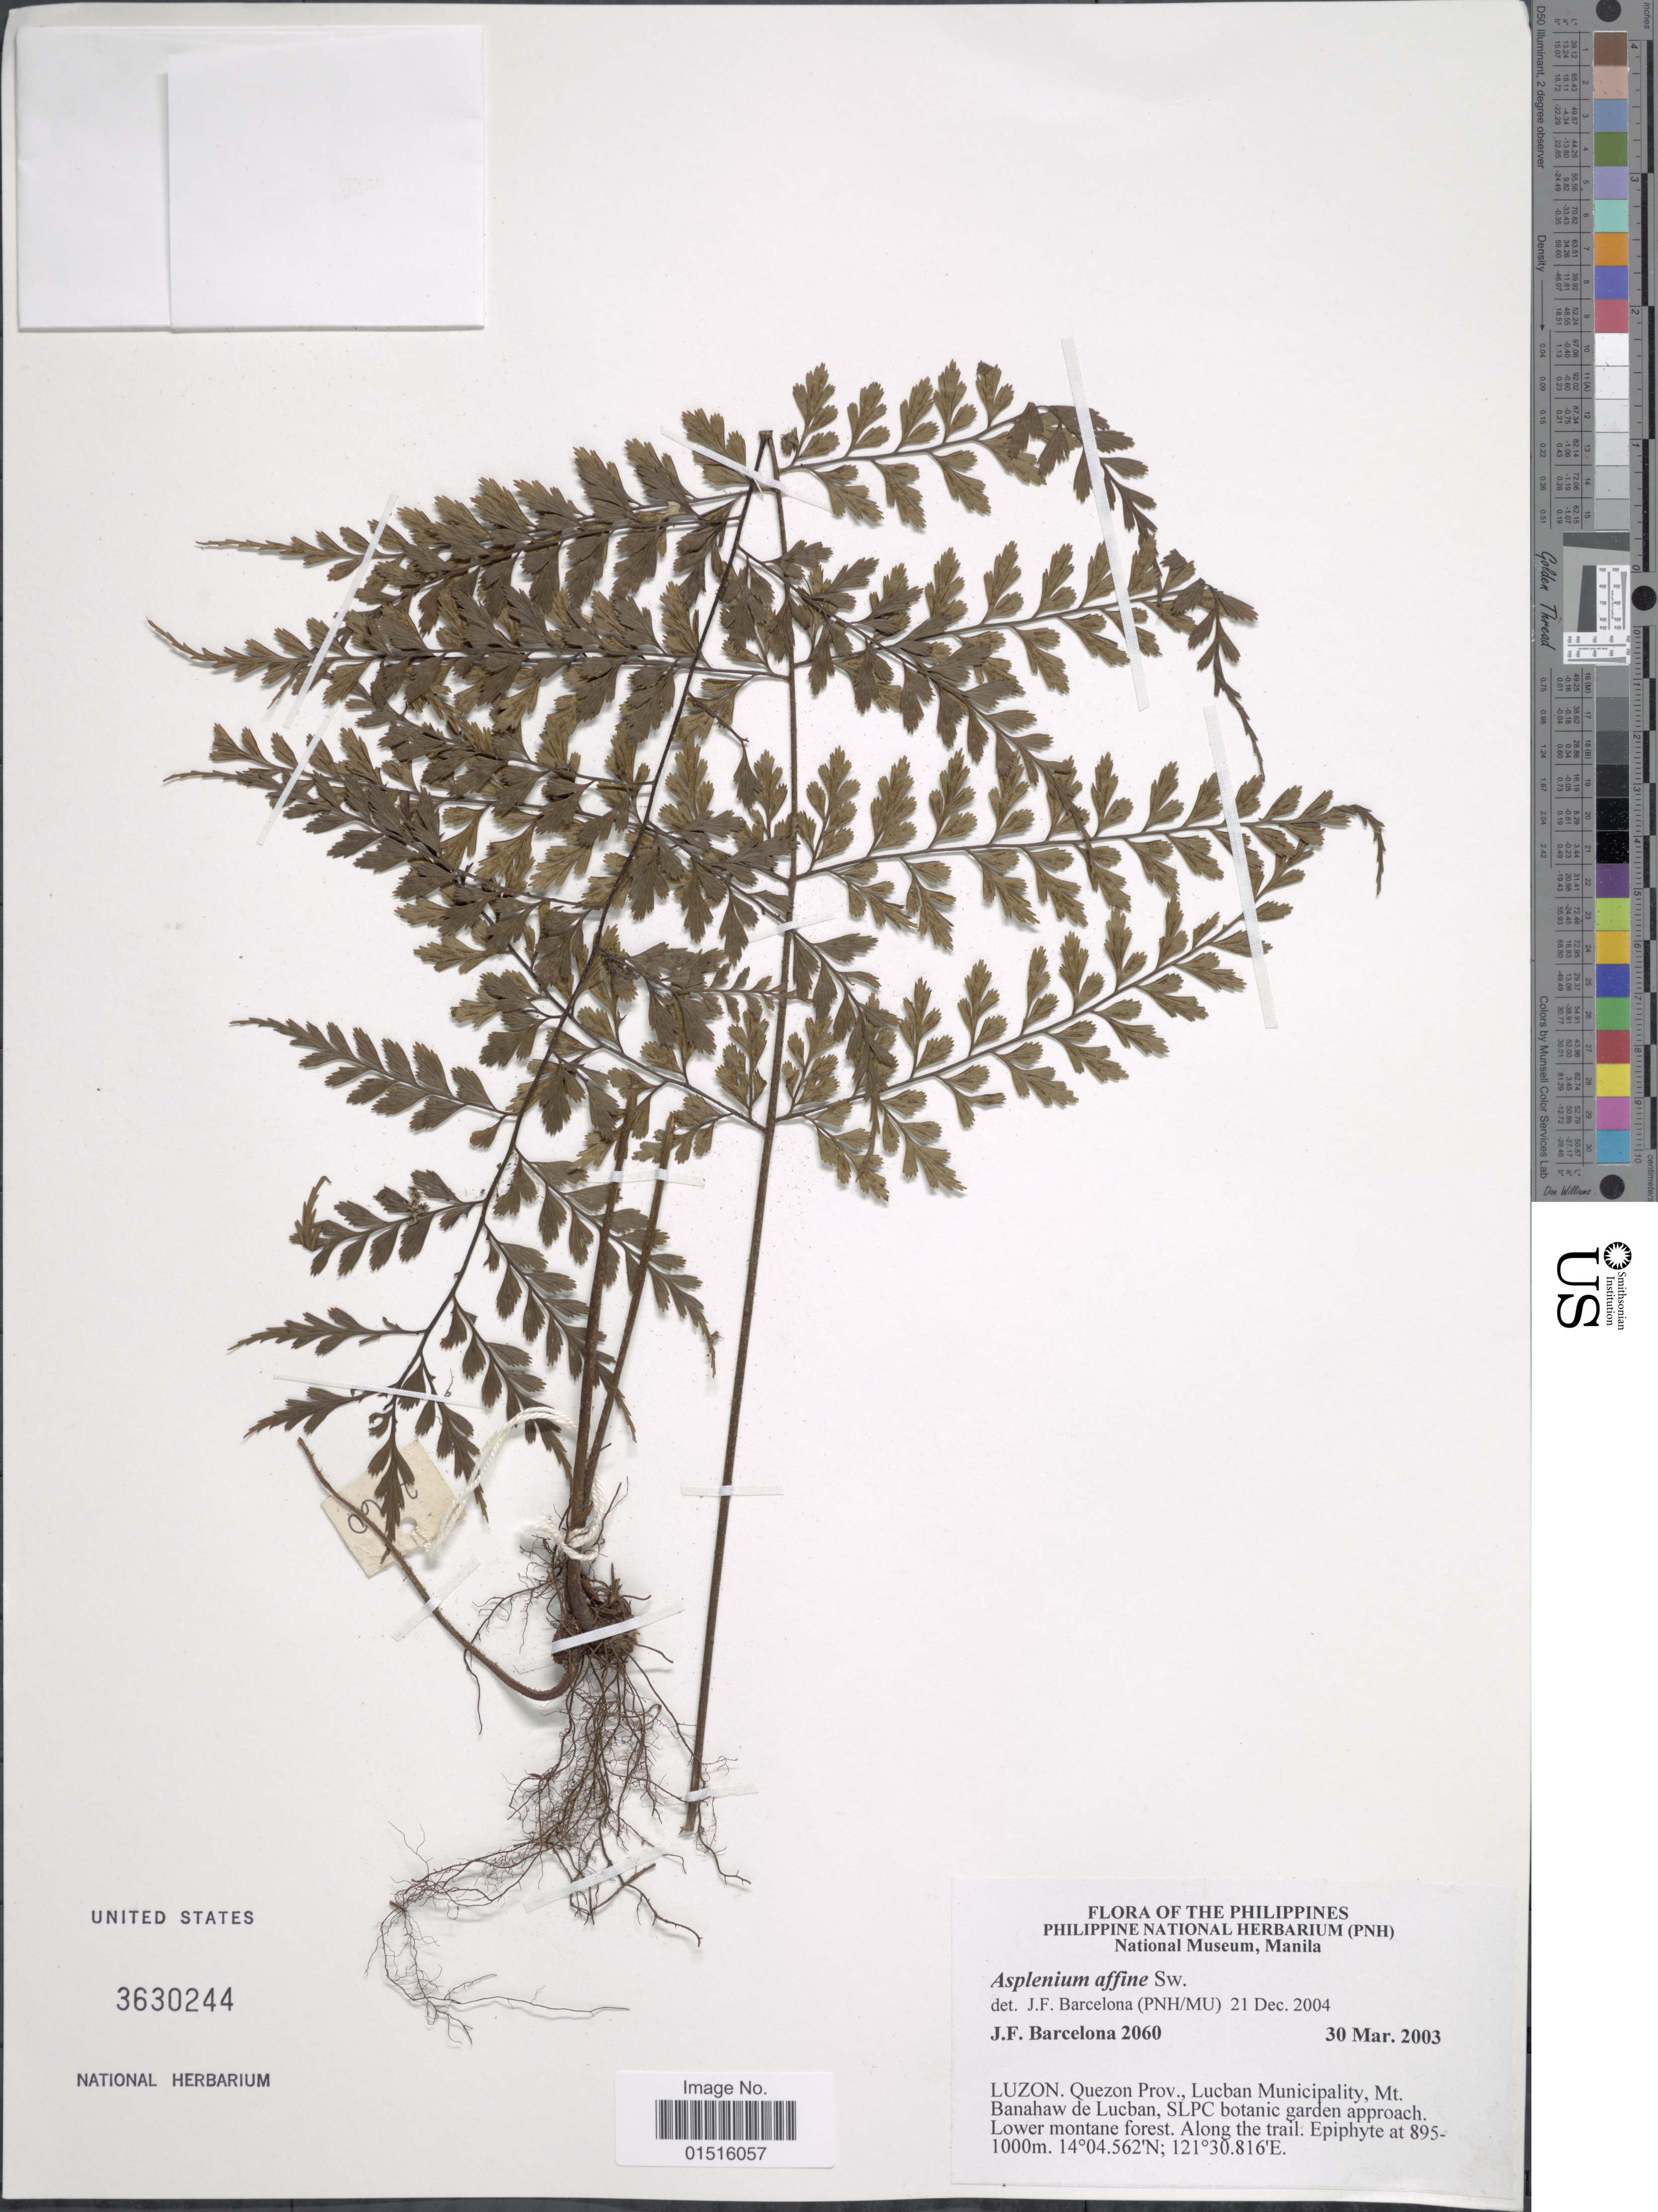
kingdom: Plantae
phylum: Tracheophyta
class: Polypodiopsida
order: Polypodiales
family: Aspleniaceae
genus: Asplenium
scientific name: Asplenium affine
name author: Sw.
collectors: J. F. Barcelona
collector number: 2060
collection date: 2003-03-30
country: Philippines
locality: Luzon, Quezon Prov., Lucban Municipality, Mt. Banahaw de Lucban, SLPC botanic garden approach. Lower montane forest. Along the trail.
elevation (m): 895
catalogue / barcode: US 3630244